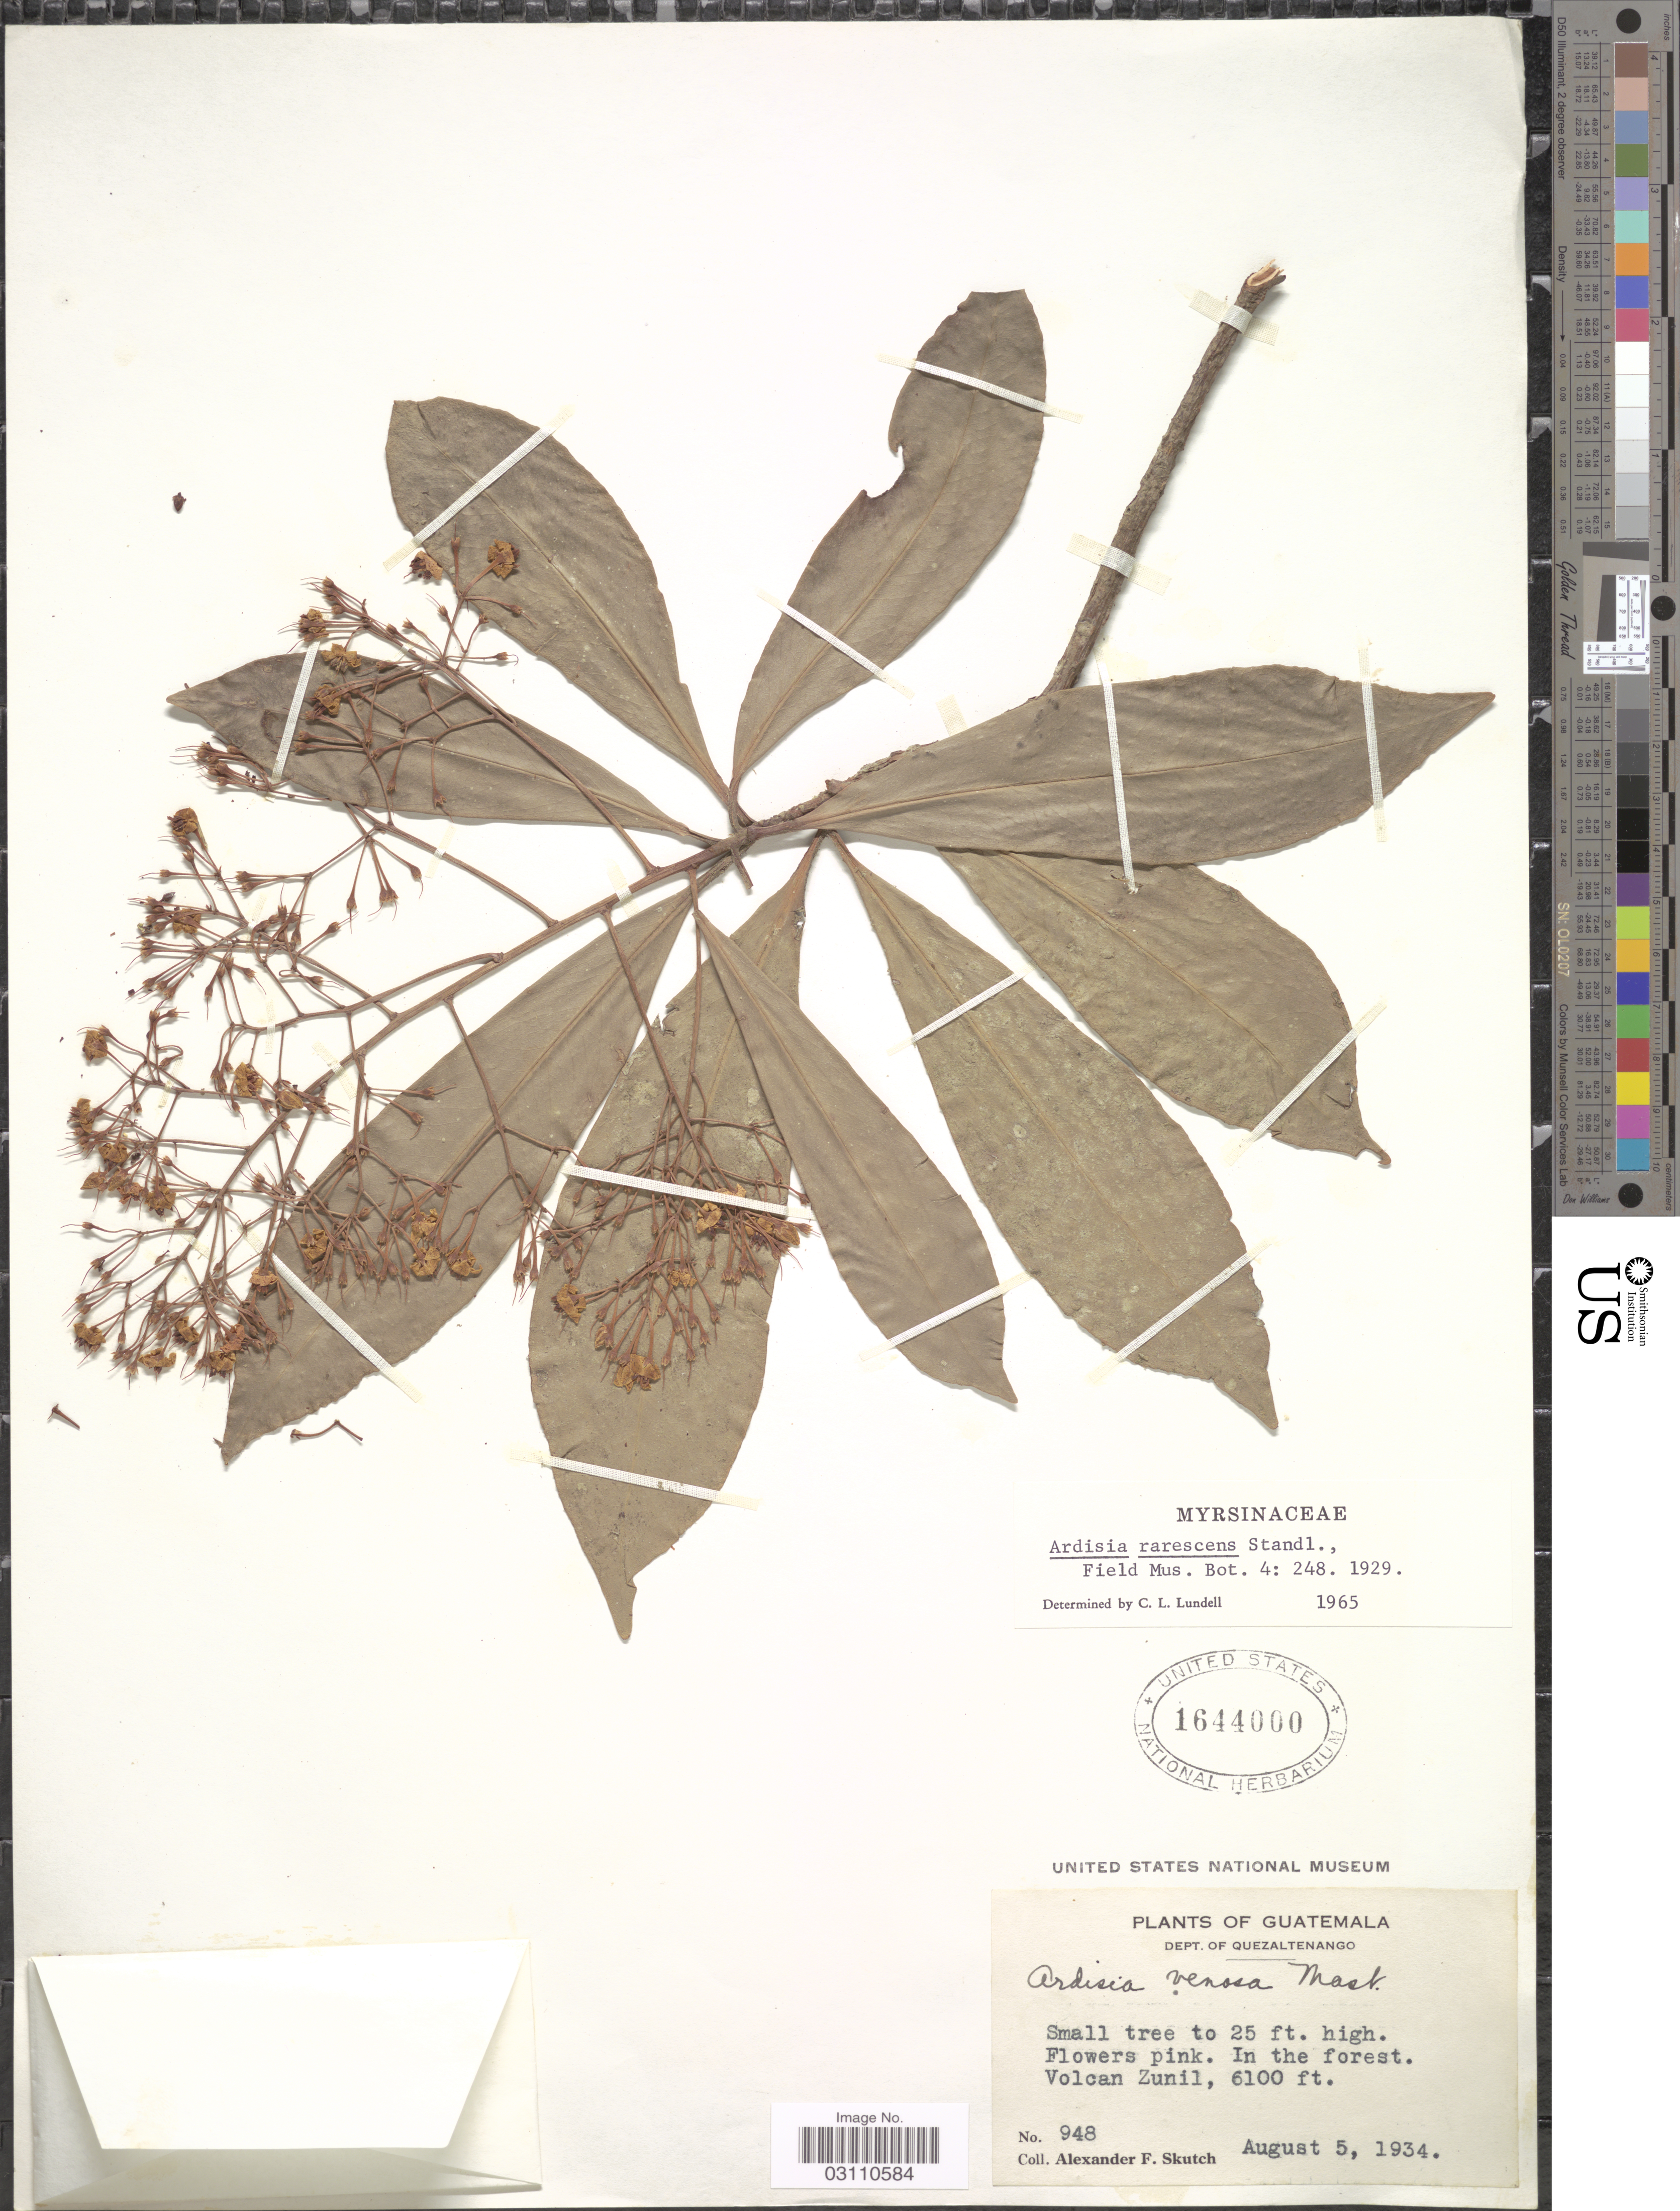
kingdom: Plantae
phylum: Tracheophyta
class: Magnoliopsida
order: Ericales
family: Primulaceae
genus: Ardisia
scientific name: Ardisia rarescens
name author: Standl.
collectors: A. F. Skutch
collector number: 948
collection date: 1934-08-05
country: Guatemala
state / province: Quetzaltenango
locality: Dept. of Quezaltenango. Volcan Zunil.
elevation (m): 1859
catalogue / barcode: US 1644000